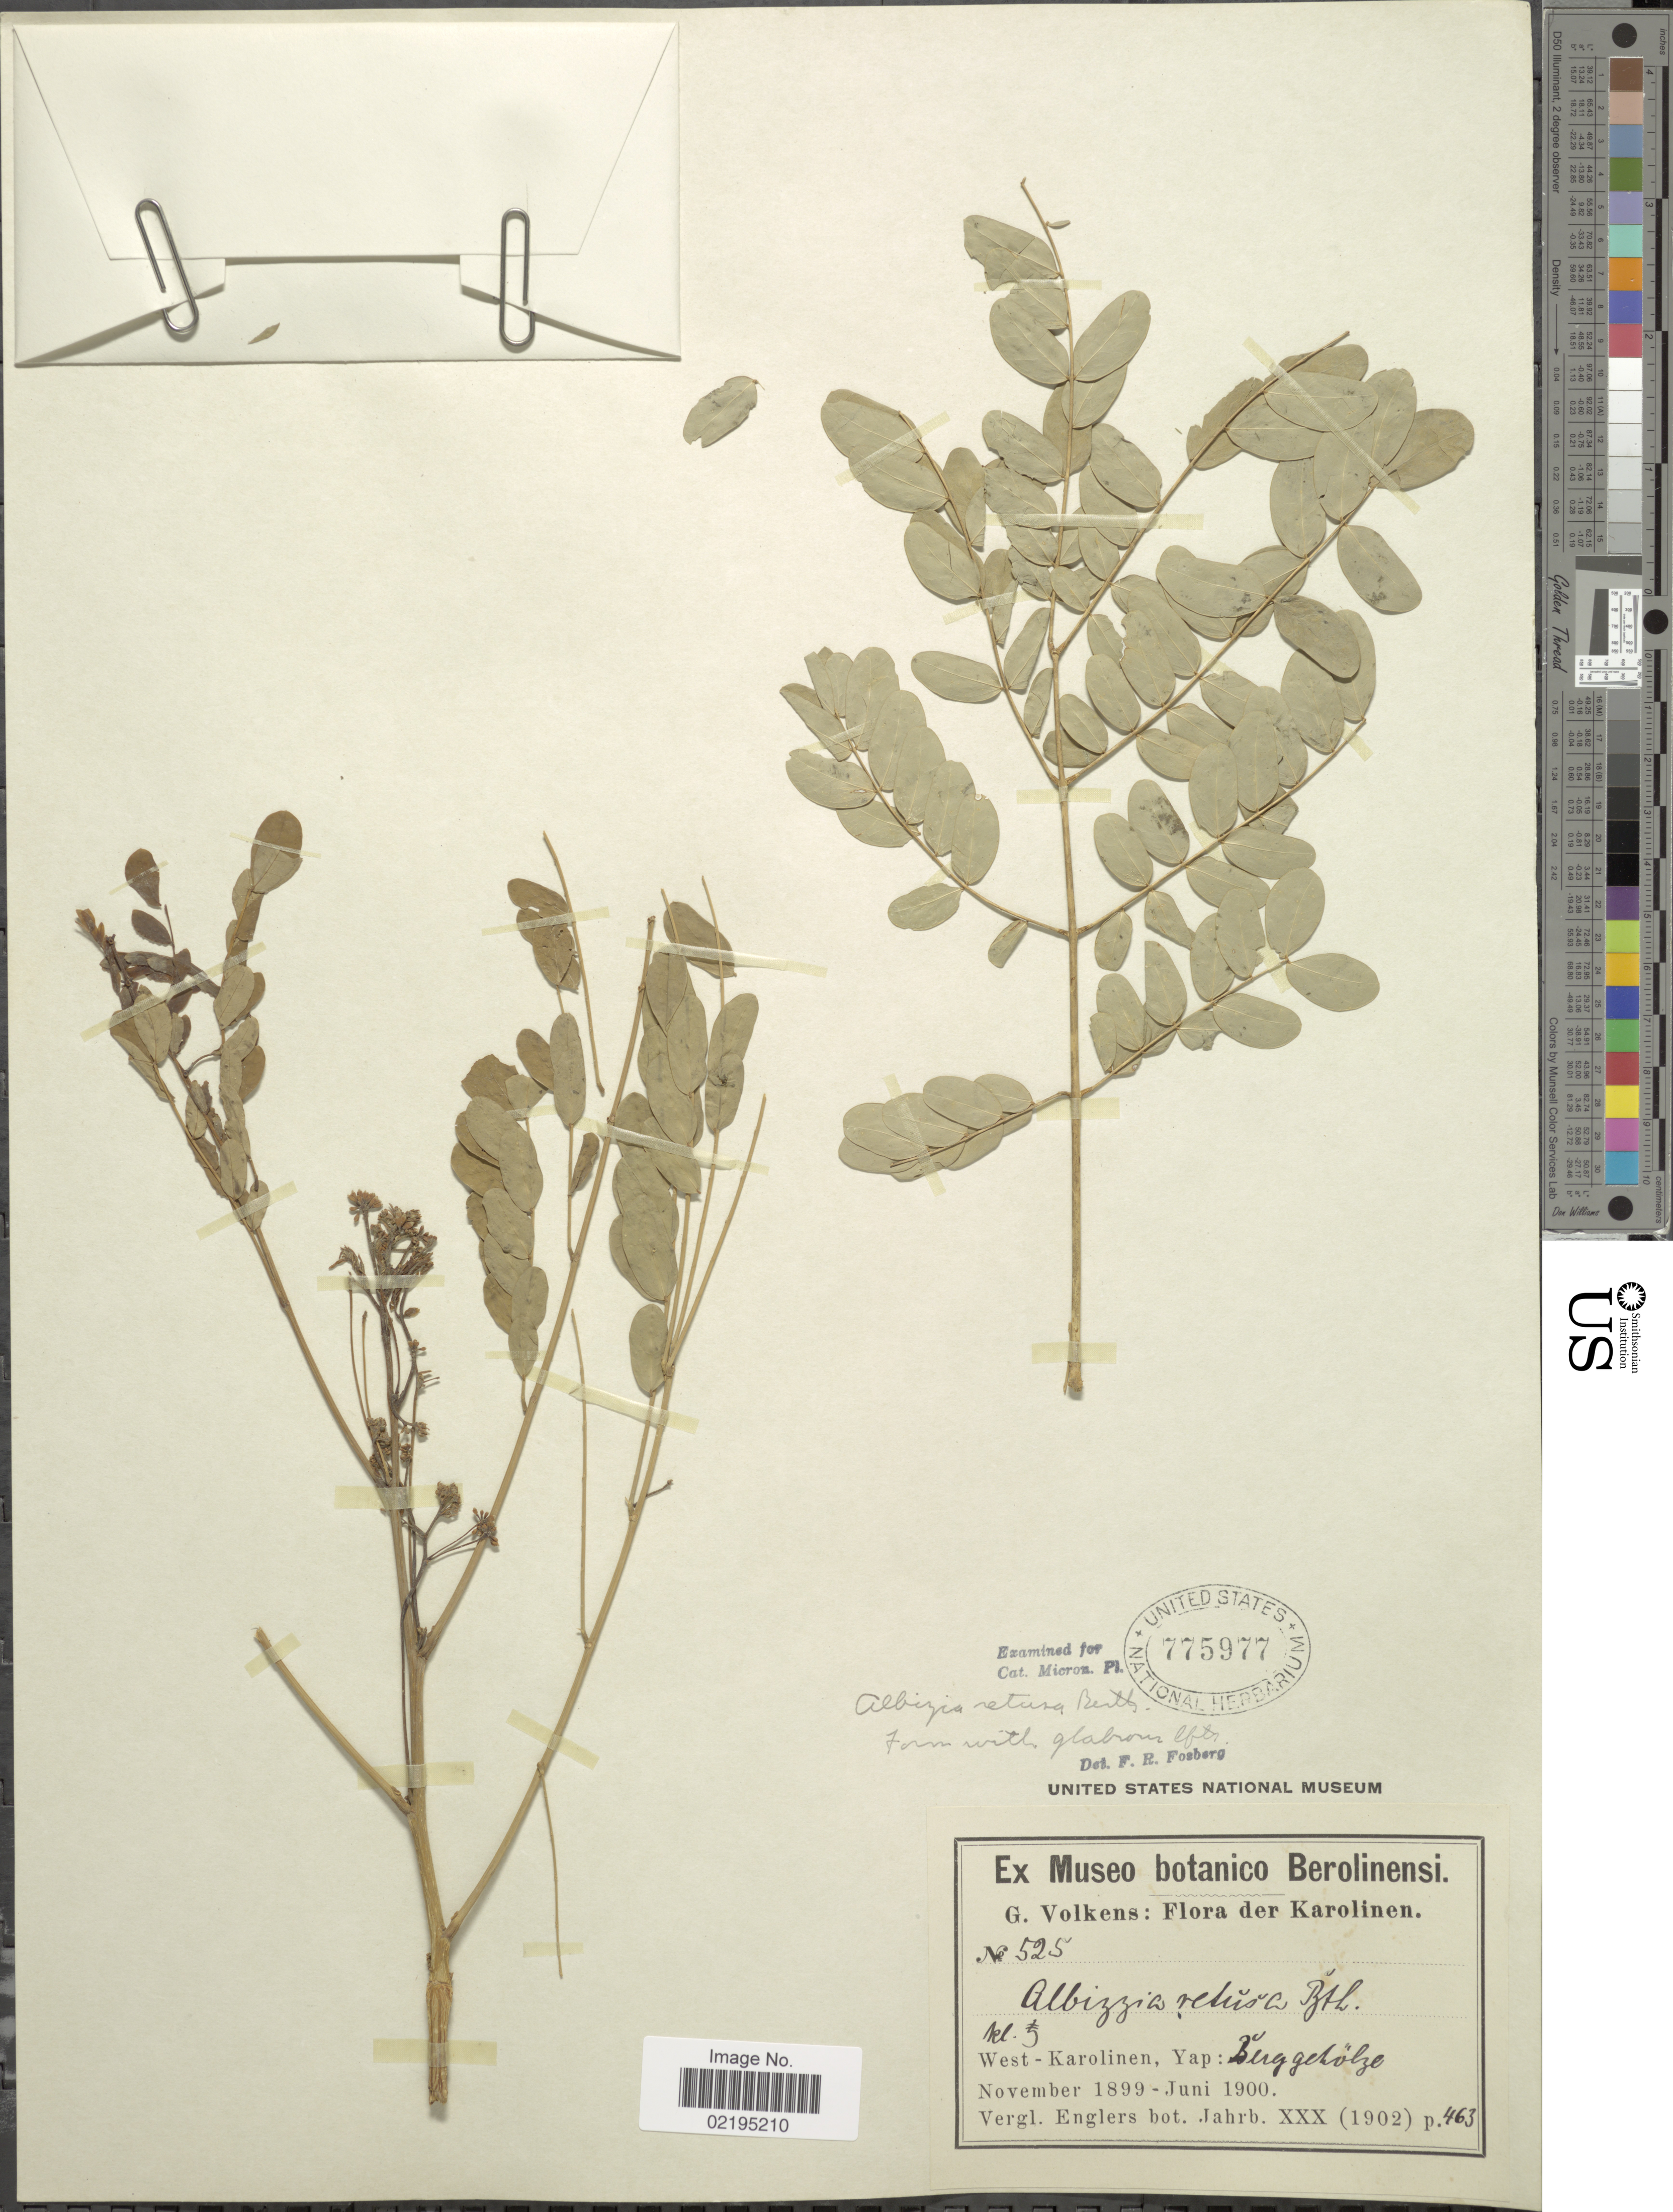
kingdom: Plantae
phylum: Tracheophyta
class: Magnoliopsida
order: Fabales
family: Fabaceae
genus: Albizia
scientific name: Albizia retusa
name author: Benth.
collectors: G. Volkens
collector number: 525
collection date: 1899-11/1900-06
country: Micronesia, Federated States of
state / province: Yap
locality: Karolinen, West-Karolinen, Yap: Berggeholze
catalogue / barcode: US 775977